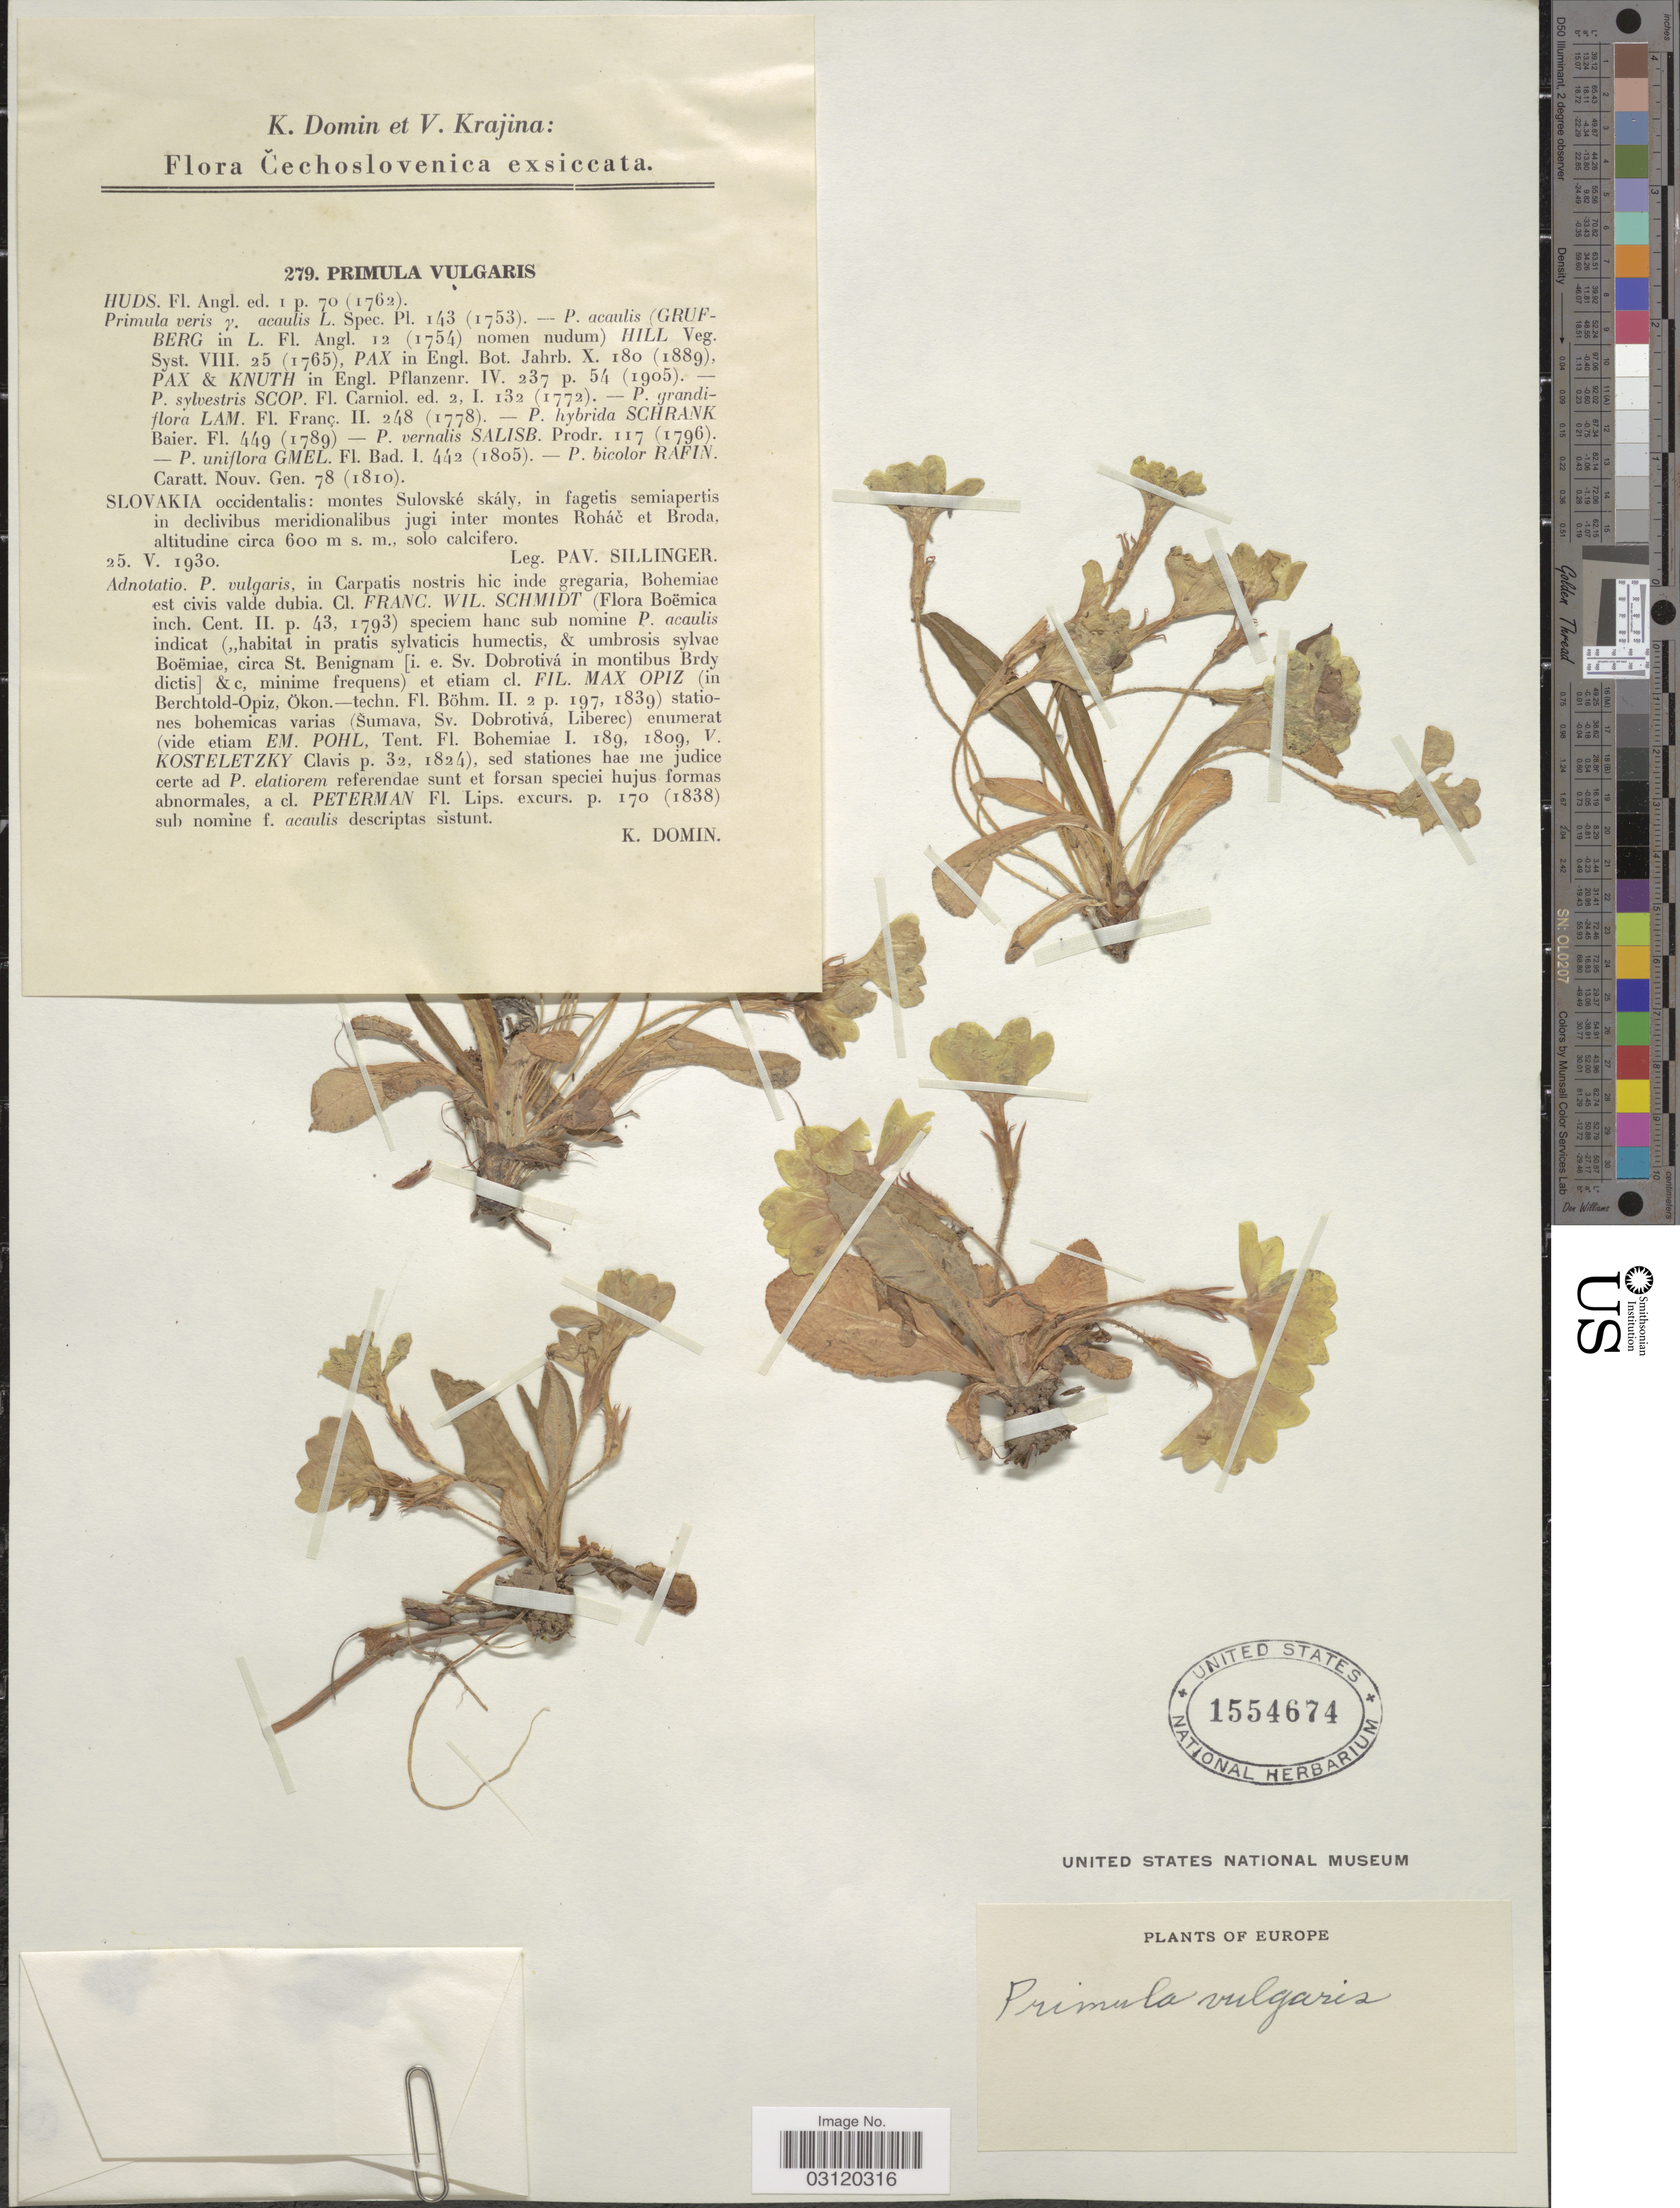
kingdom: Plantae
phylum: Tracheophyta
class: Magnoliopsida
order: Ericales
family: Primulaceae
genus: Primula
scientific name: Primula vulgaris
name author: Huds.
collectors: P. Sillinger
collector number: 279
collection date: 1930-05-25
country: Slovakia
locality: Cechoslovenica, Slovakia occidentalis: montes Sulovské skály, in fagetis semiapertis in delivibus meridionalibus jugi inter montes Rohác et Broda.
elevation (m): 600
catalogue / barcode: US 1554674